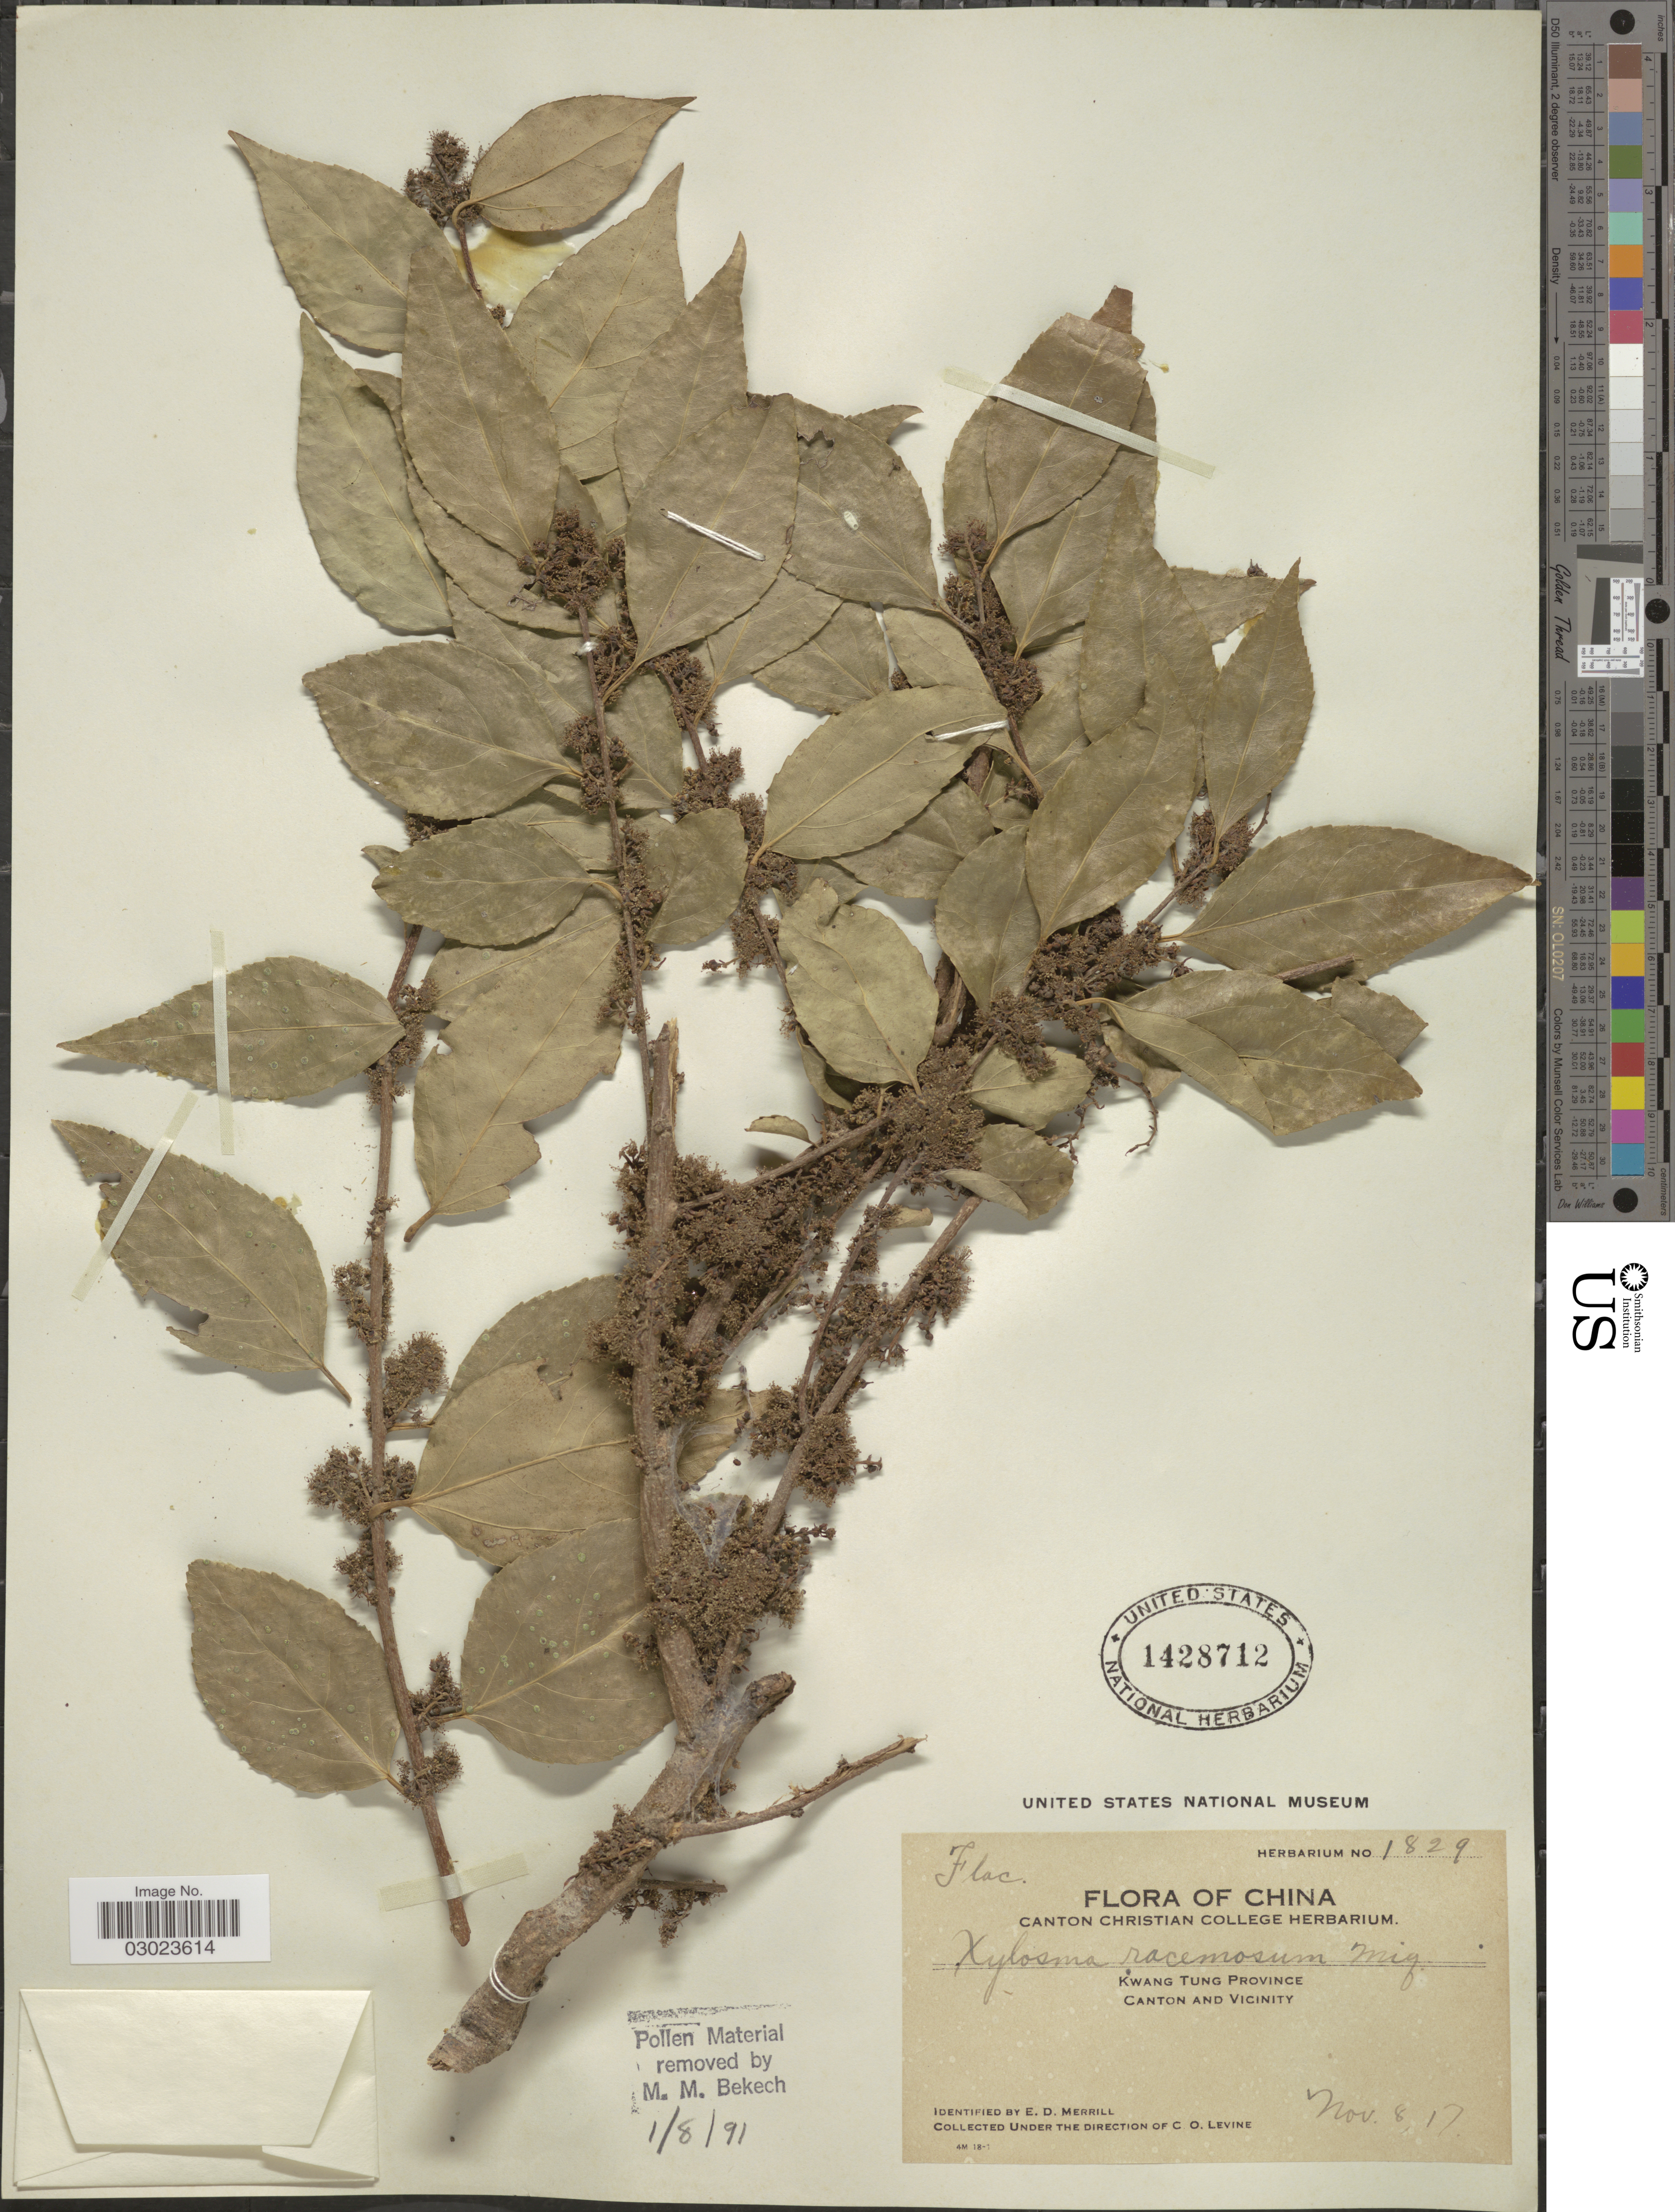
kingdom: Plantae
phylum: Tracheophyta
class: Magnoliopsida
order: Malpighiales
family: Salicaceae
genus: Xylosma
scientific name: Xylosma congesta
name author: (Lour.) Merr.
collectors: C. O. Levine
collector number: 1829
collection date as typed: Transcribed d/m/y: 8/11/17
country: China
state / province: Guangdong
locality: Kwang Tung Province, Canton and Vicinity.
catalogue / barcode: US 1428712